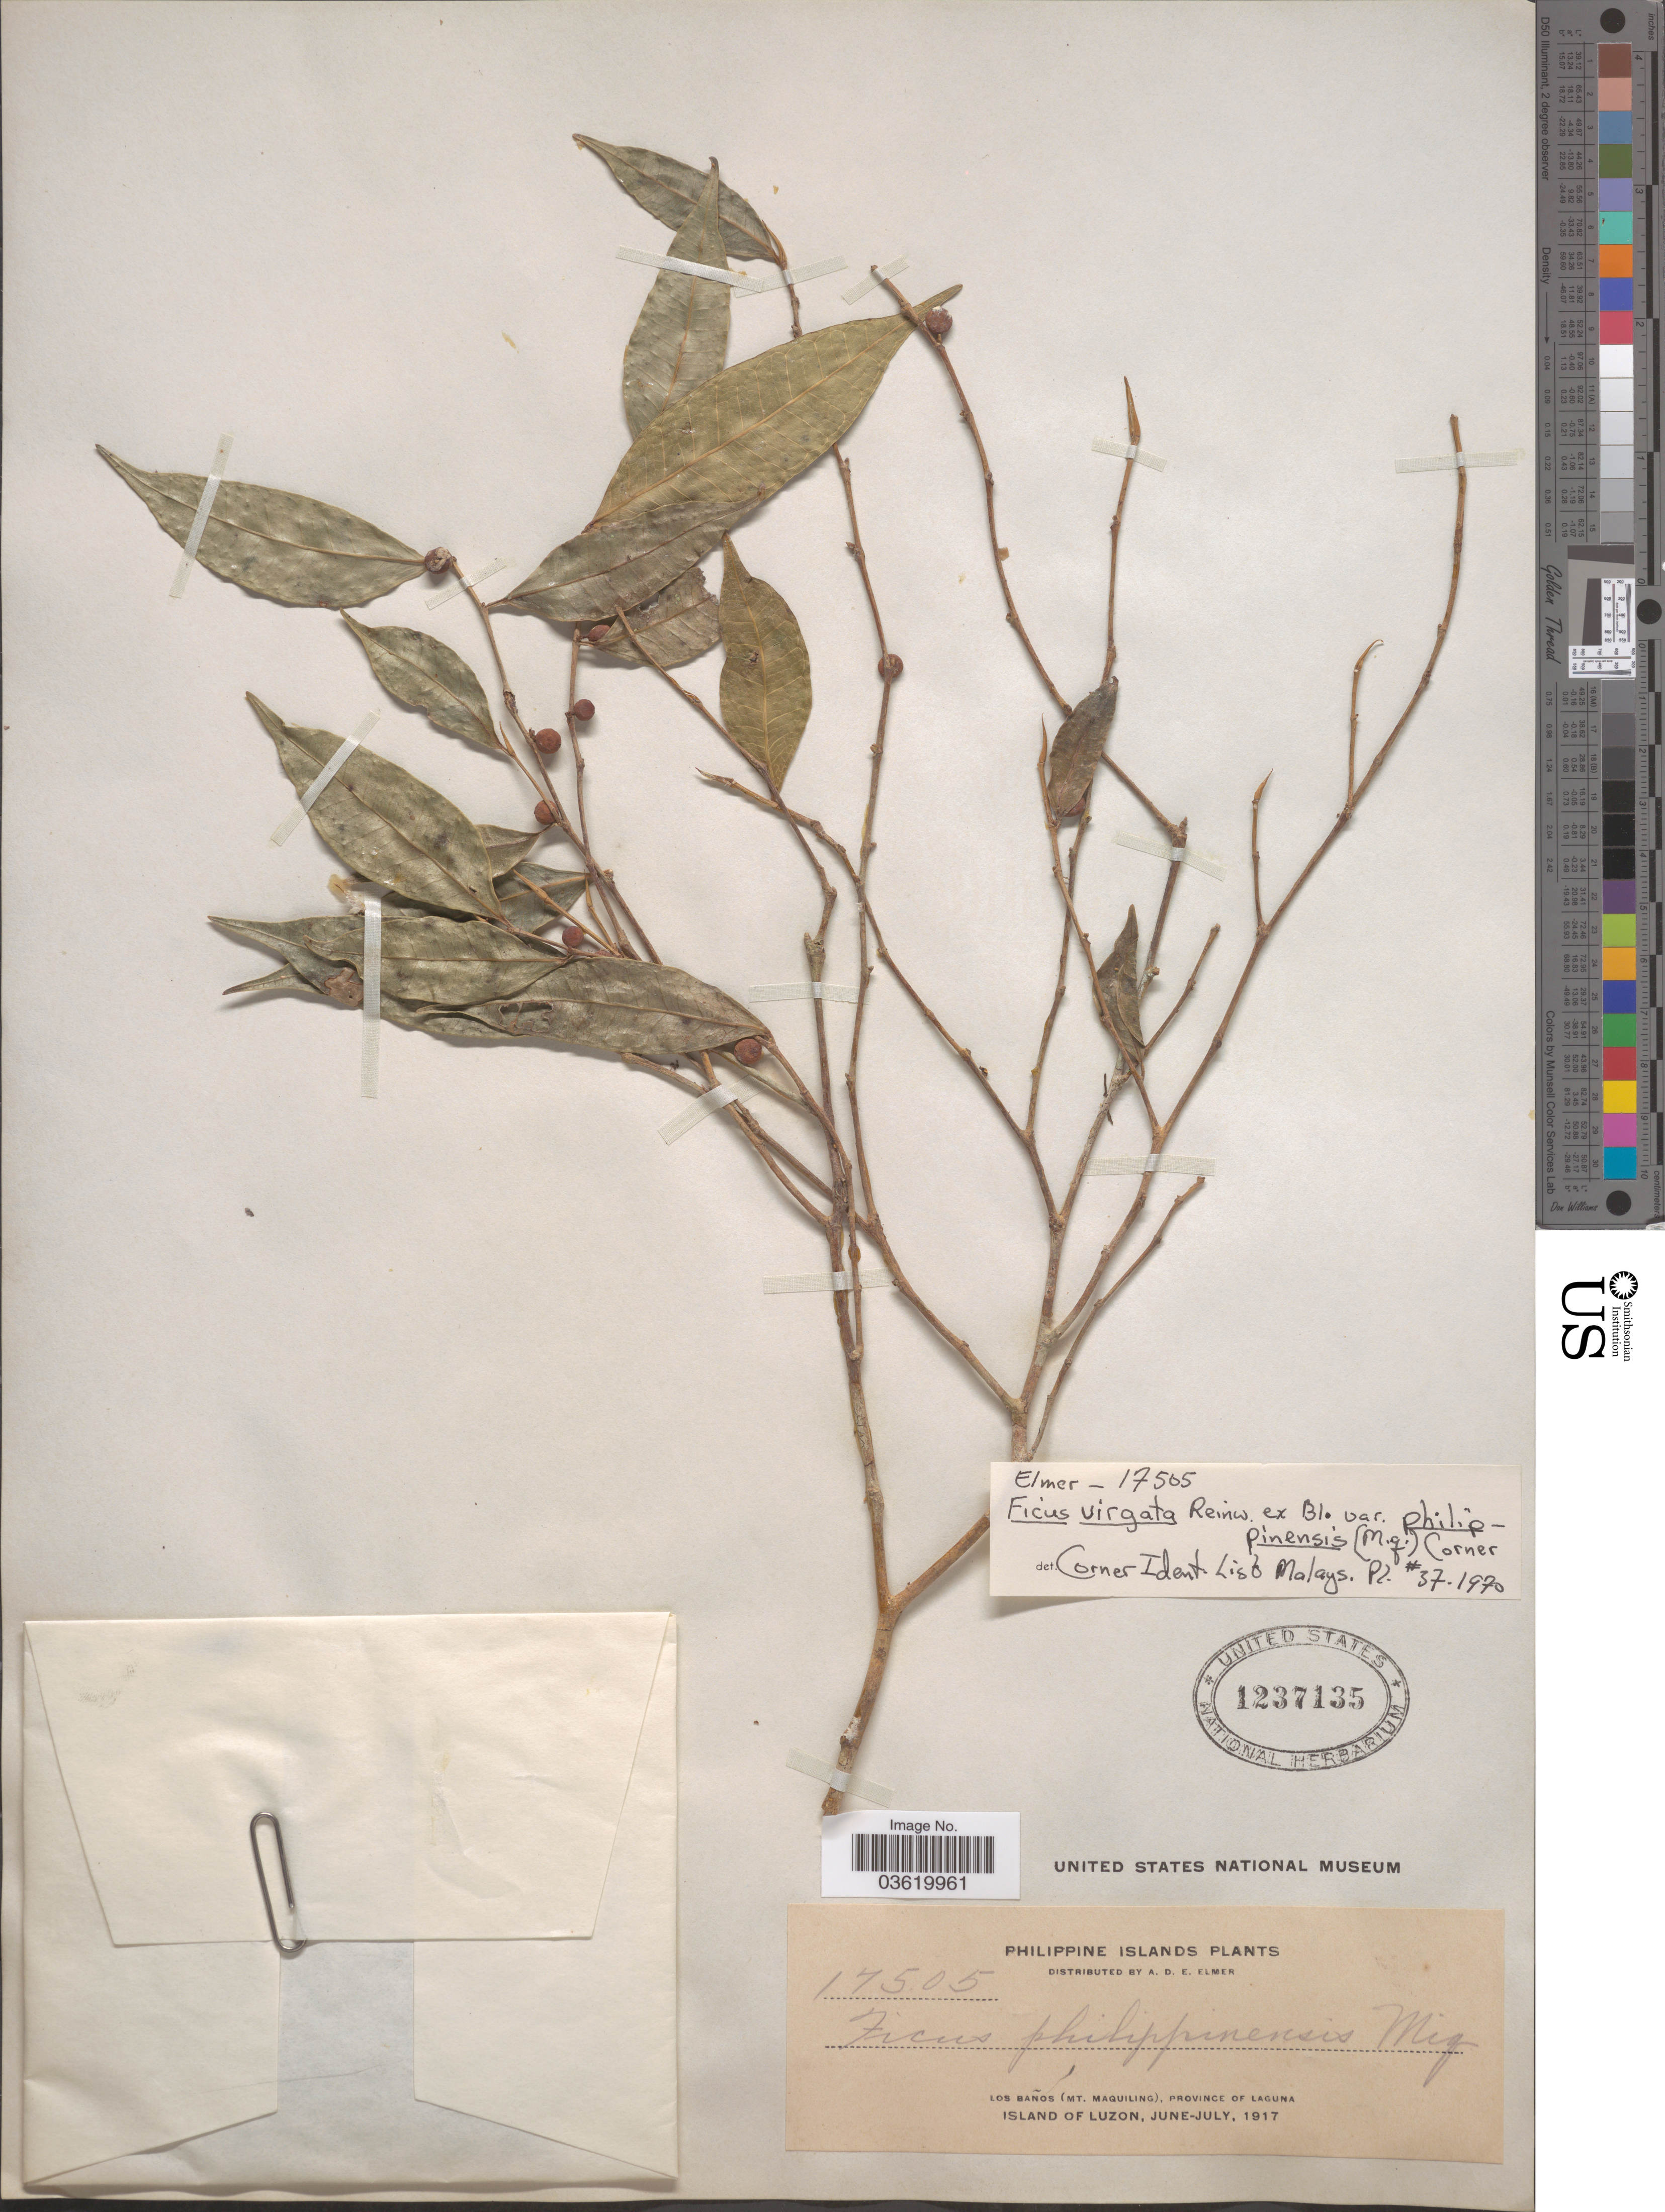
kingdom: Plantae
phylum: Tracheophyta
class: Magnoliopsida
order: Rosales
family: Moraceae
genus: Ficus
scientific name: Ficus virgata var. philippinensis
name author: (Miq.) Corner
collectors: A. D. E. Elmer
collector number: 17505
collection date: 1917-06/1917-07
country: Philippines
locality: Philippine Islands. Los Baños (Mt. Maguiling), Province of Laguna. Island of Luzon.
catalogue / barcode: US 1237135